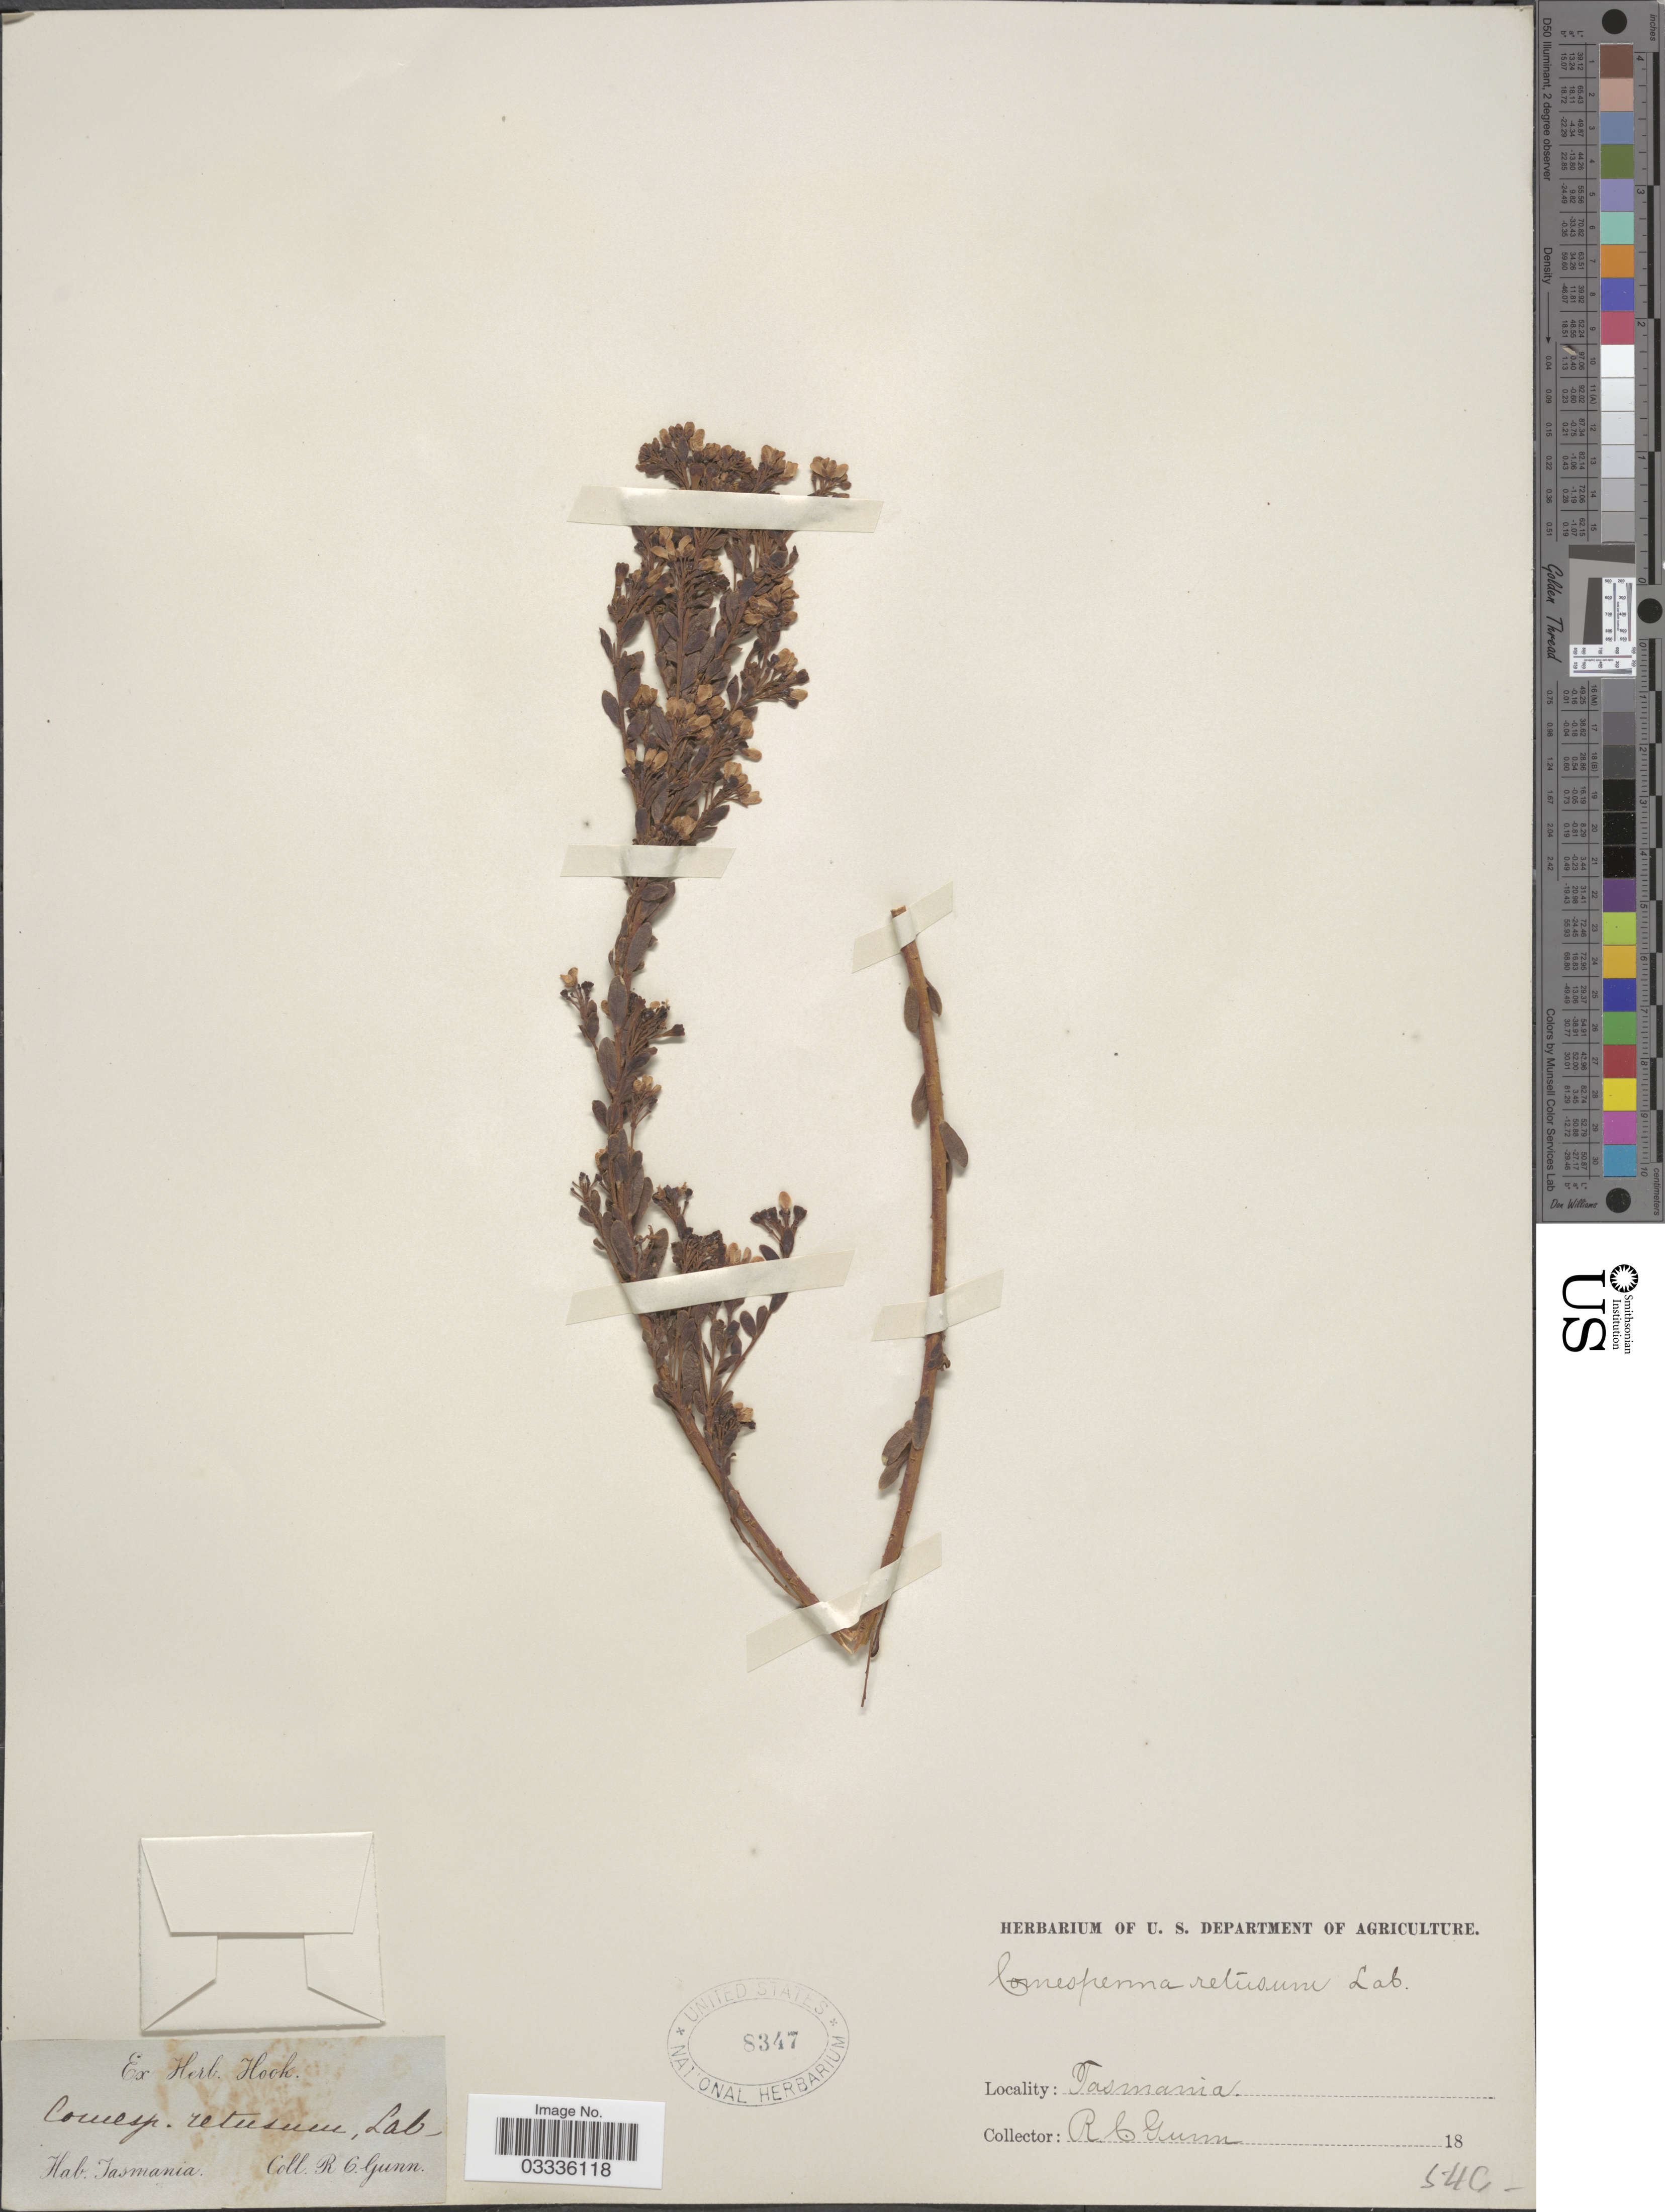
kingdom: Plantae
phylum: Tracheophyta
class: Magnoliopsida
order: Fabales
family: Polygalaceae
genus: Comesperma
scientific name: Comesperma retusum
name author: Labill.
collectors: R. Gunn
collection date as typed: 18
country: Australia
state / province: Tasmania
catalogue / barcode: US 8347